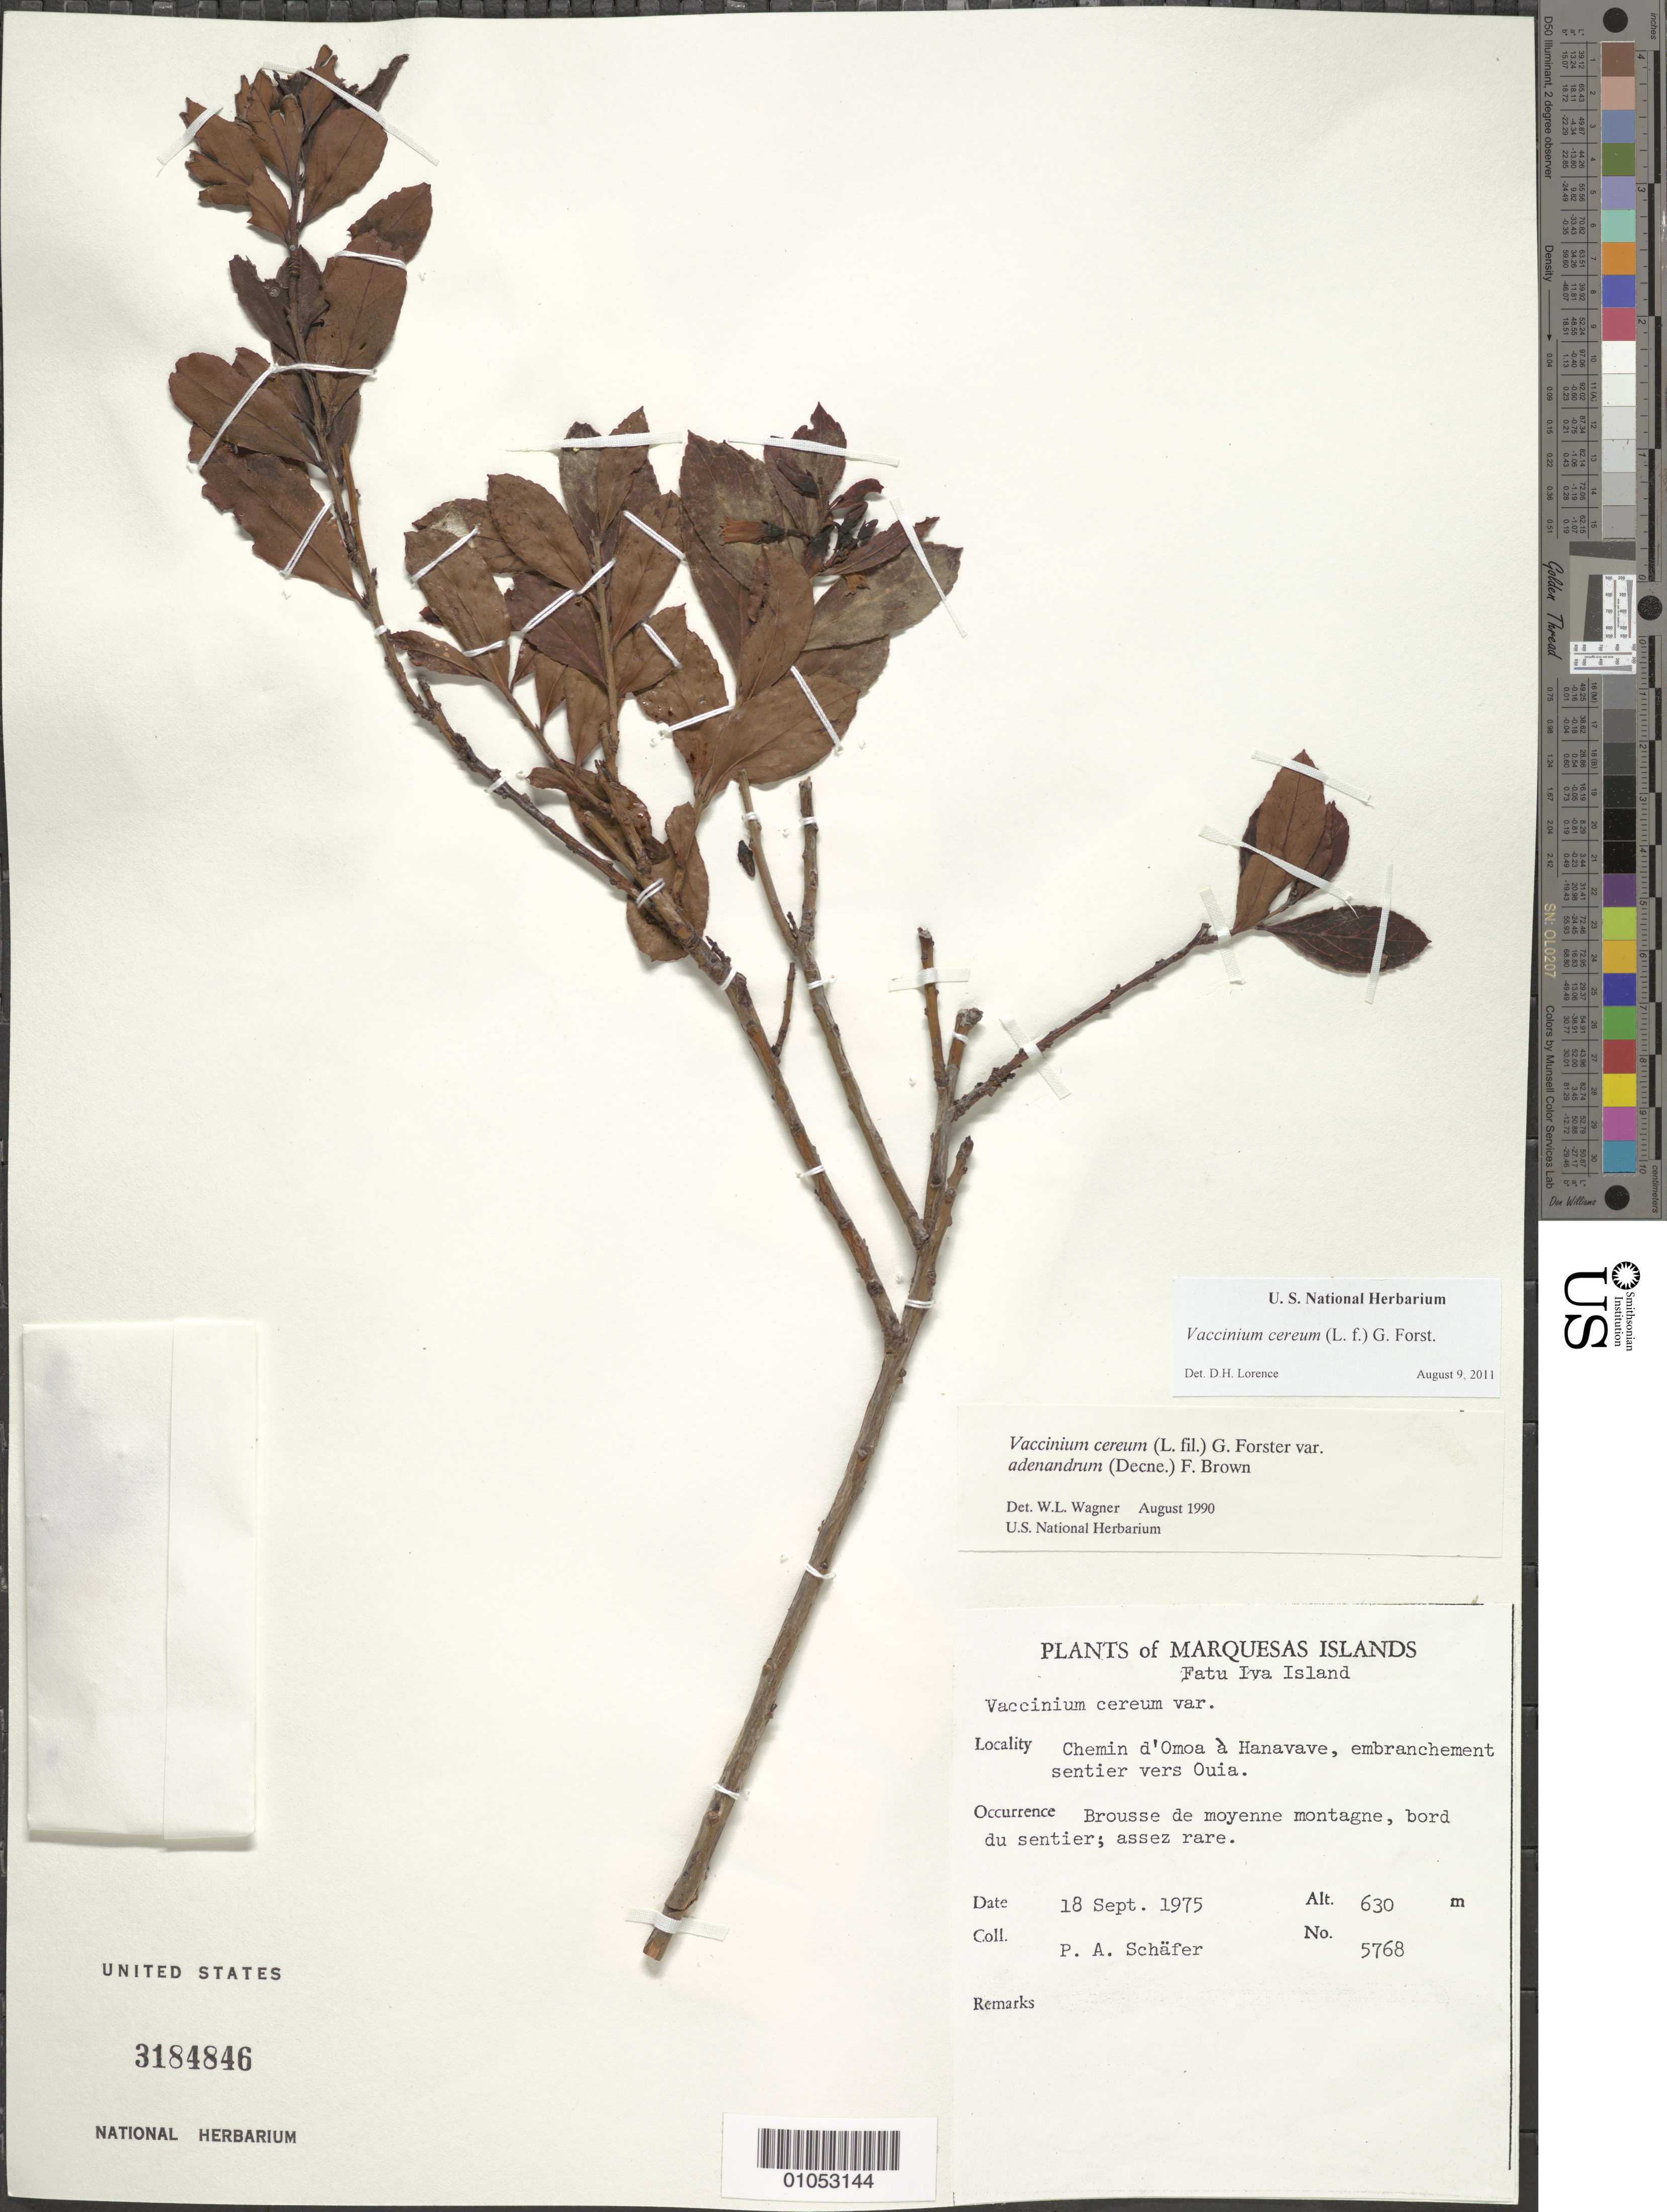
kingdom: Plantae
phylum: Tracheophyta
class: Magnoliopsida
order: Ericales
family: Ericaceae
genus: Vaccinium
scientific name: Vaccinium cereum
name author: (L. f.) G. Forst.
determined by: Lorence, David H., (PTBG), National Tropical Botanical Garden (UNITED STATES)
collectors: P. A. Schäfer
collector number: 5768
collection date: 1975-09-18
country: French Polynesia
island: Fatu Hiva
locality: Chemin d'Omo'a à Havavave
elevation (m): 630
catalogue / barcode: US 3184846